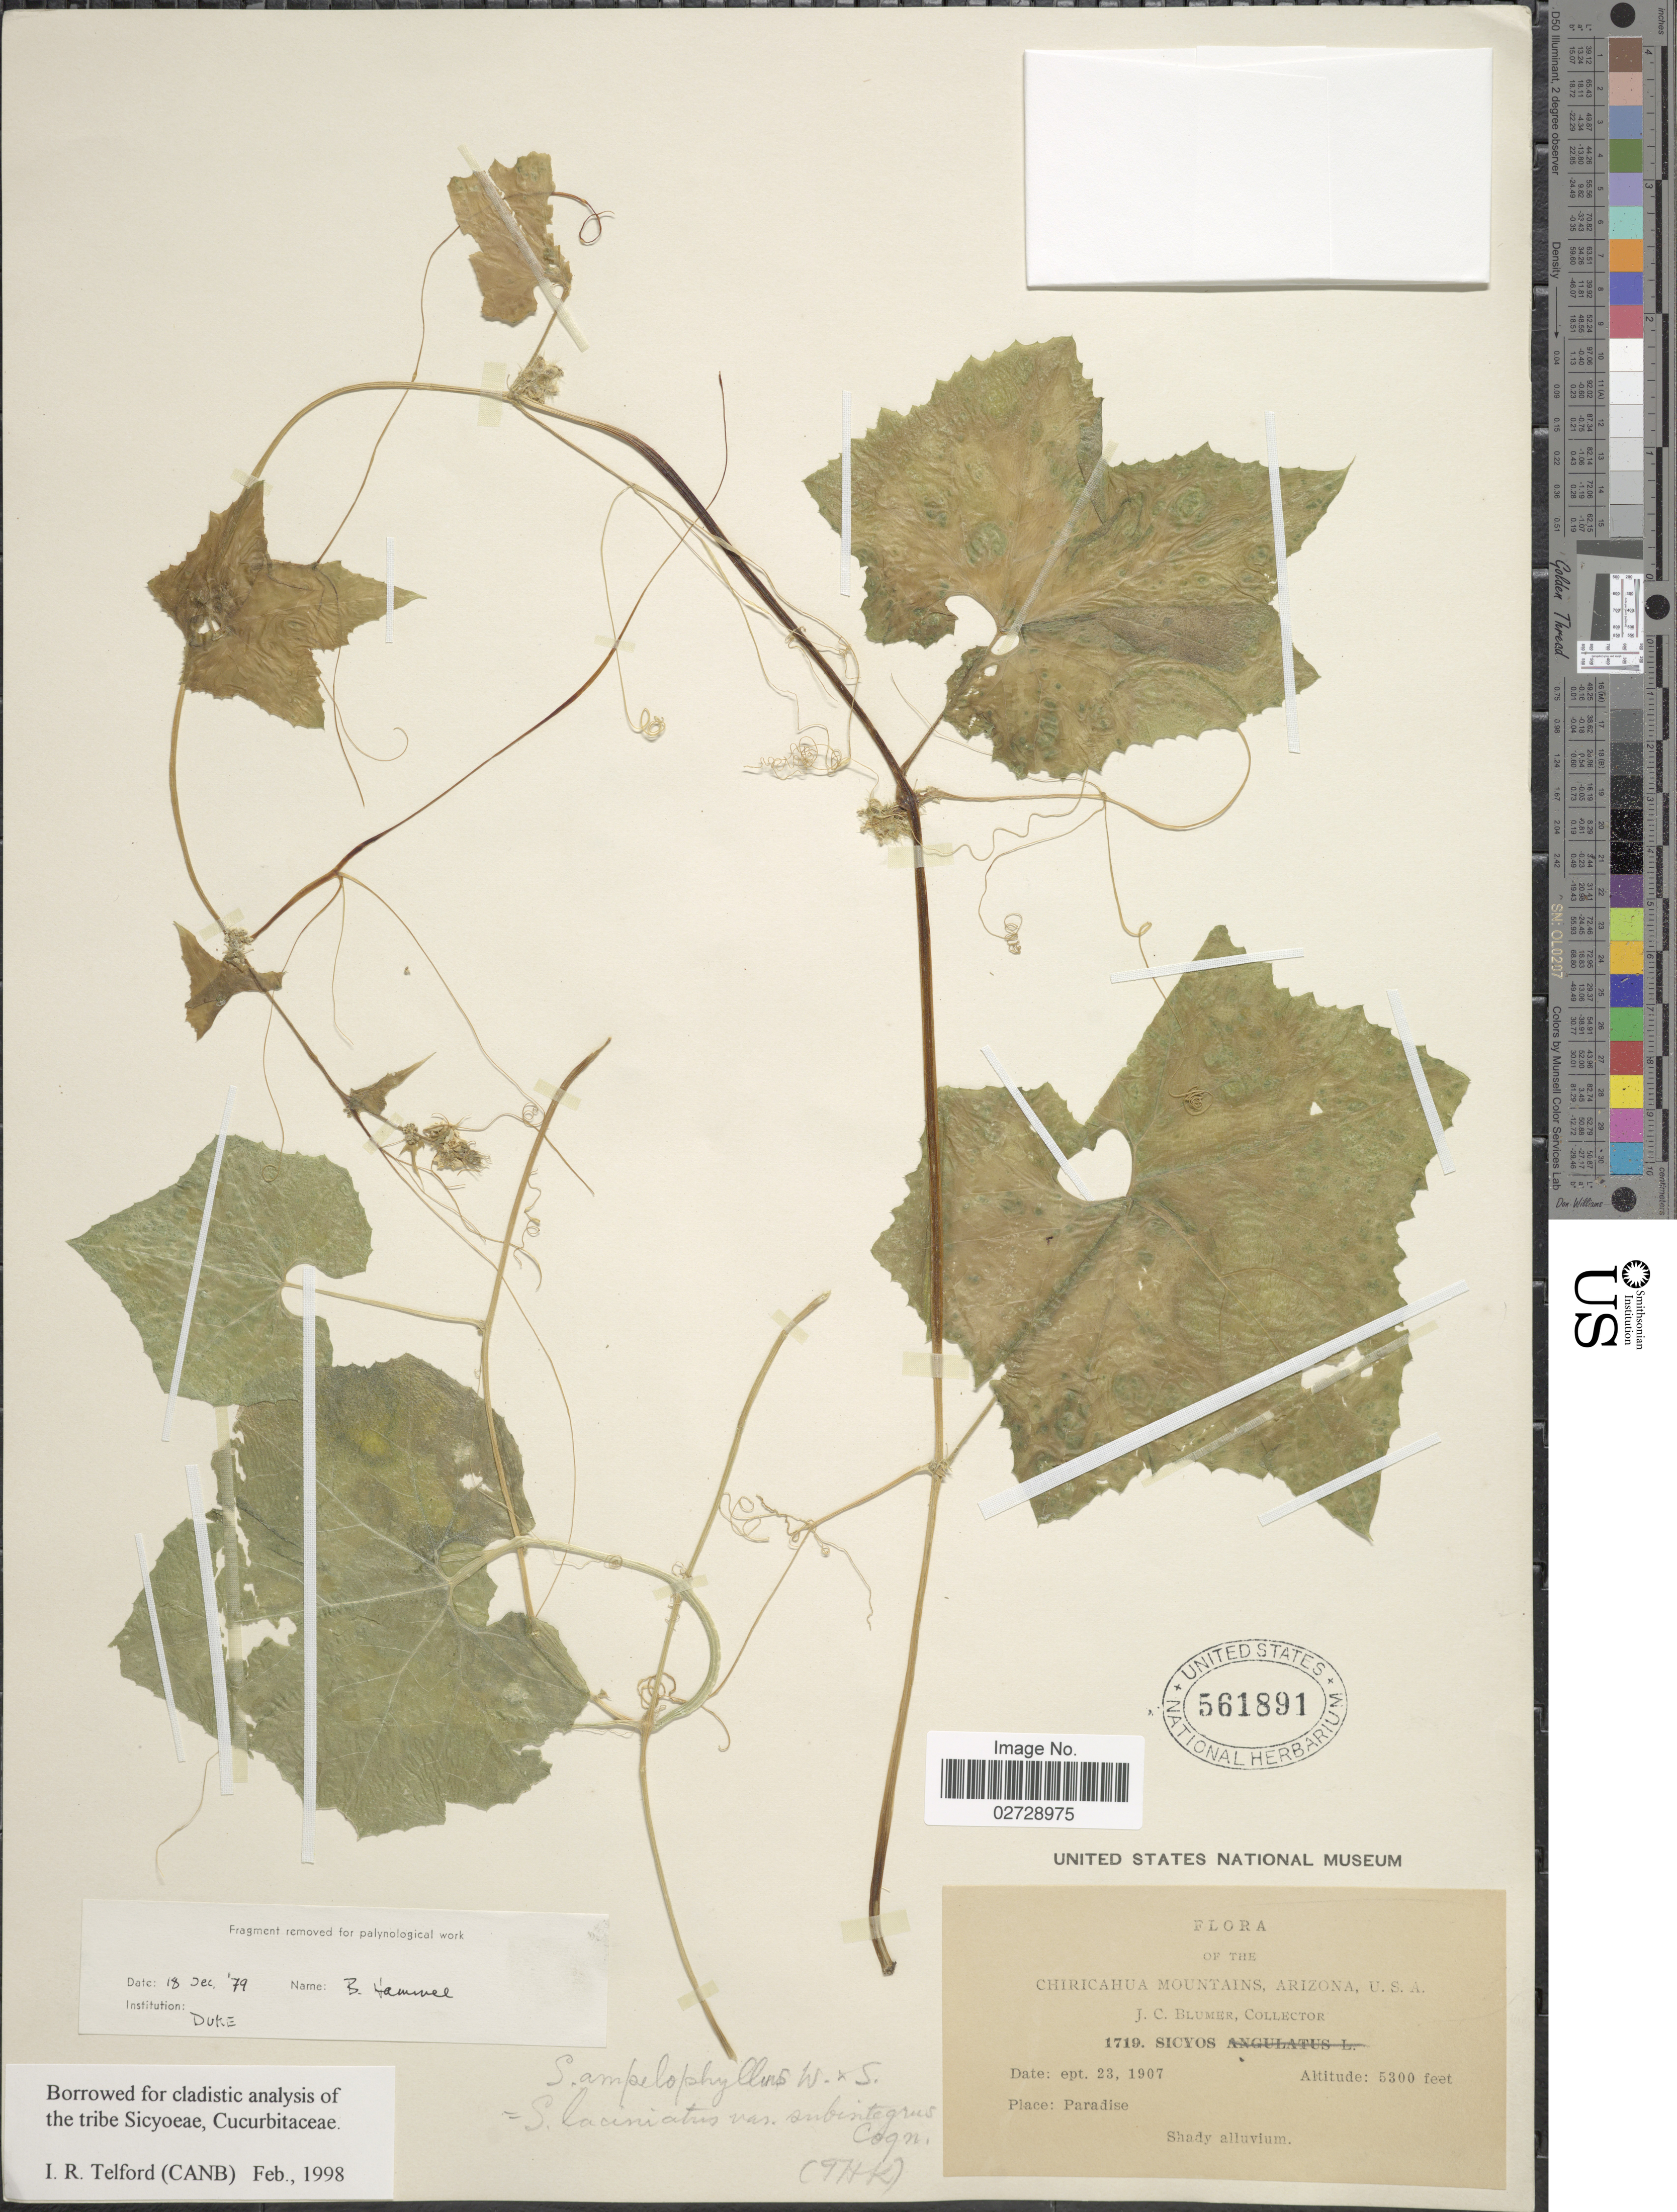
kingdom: Plantae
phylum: Tracheophyta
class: Magnoliopsida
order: Cucurbitales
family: Cucurbitaceae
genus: Sicyos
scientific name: Sicyos laciniatus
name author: L.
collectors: J. C. Blumer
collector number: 1719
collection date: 1907-09-23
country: United States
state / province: Arizona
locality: Chiricahua Mountains, Paradise, Shady alluvium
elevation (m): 1615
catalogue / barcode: US 561891